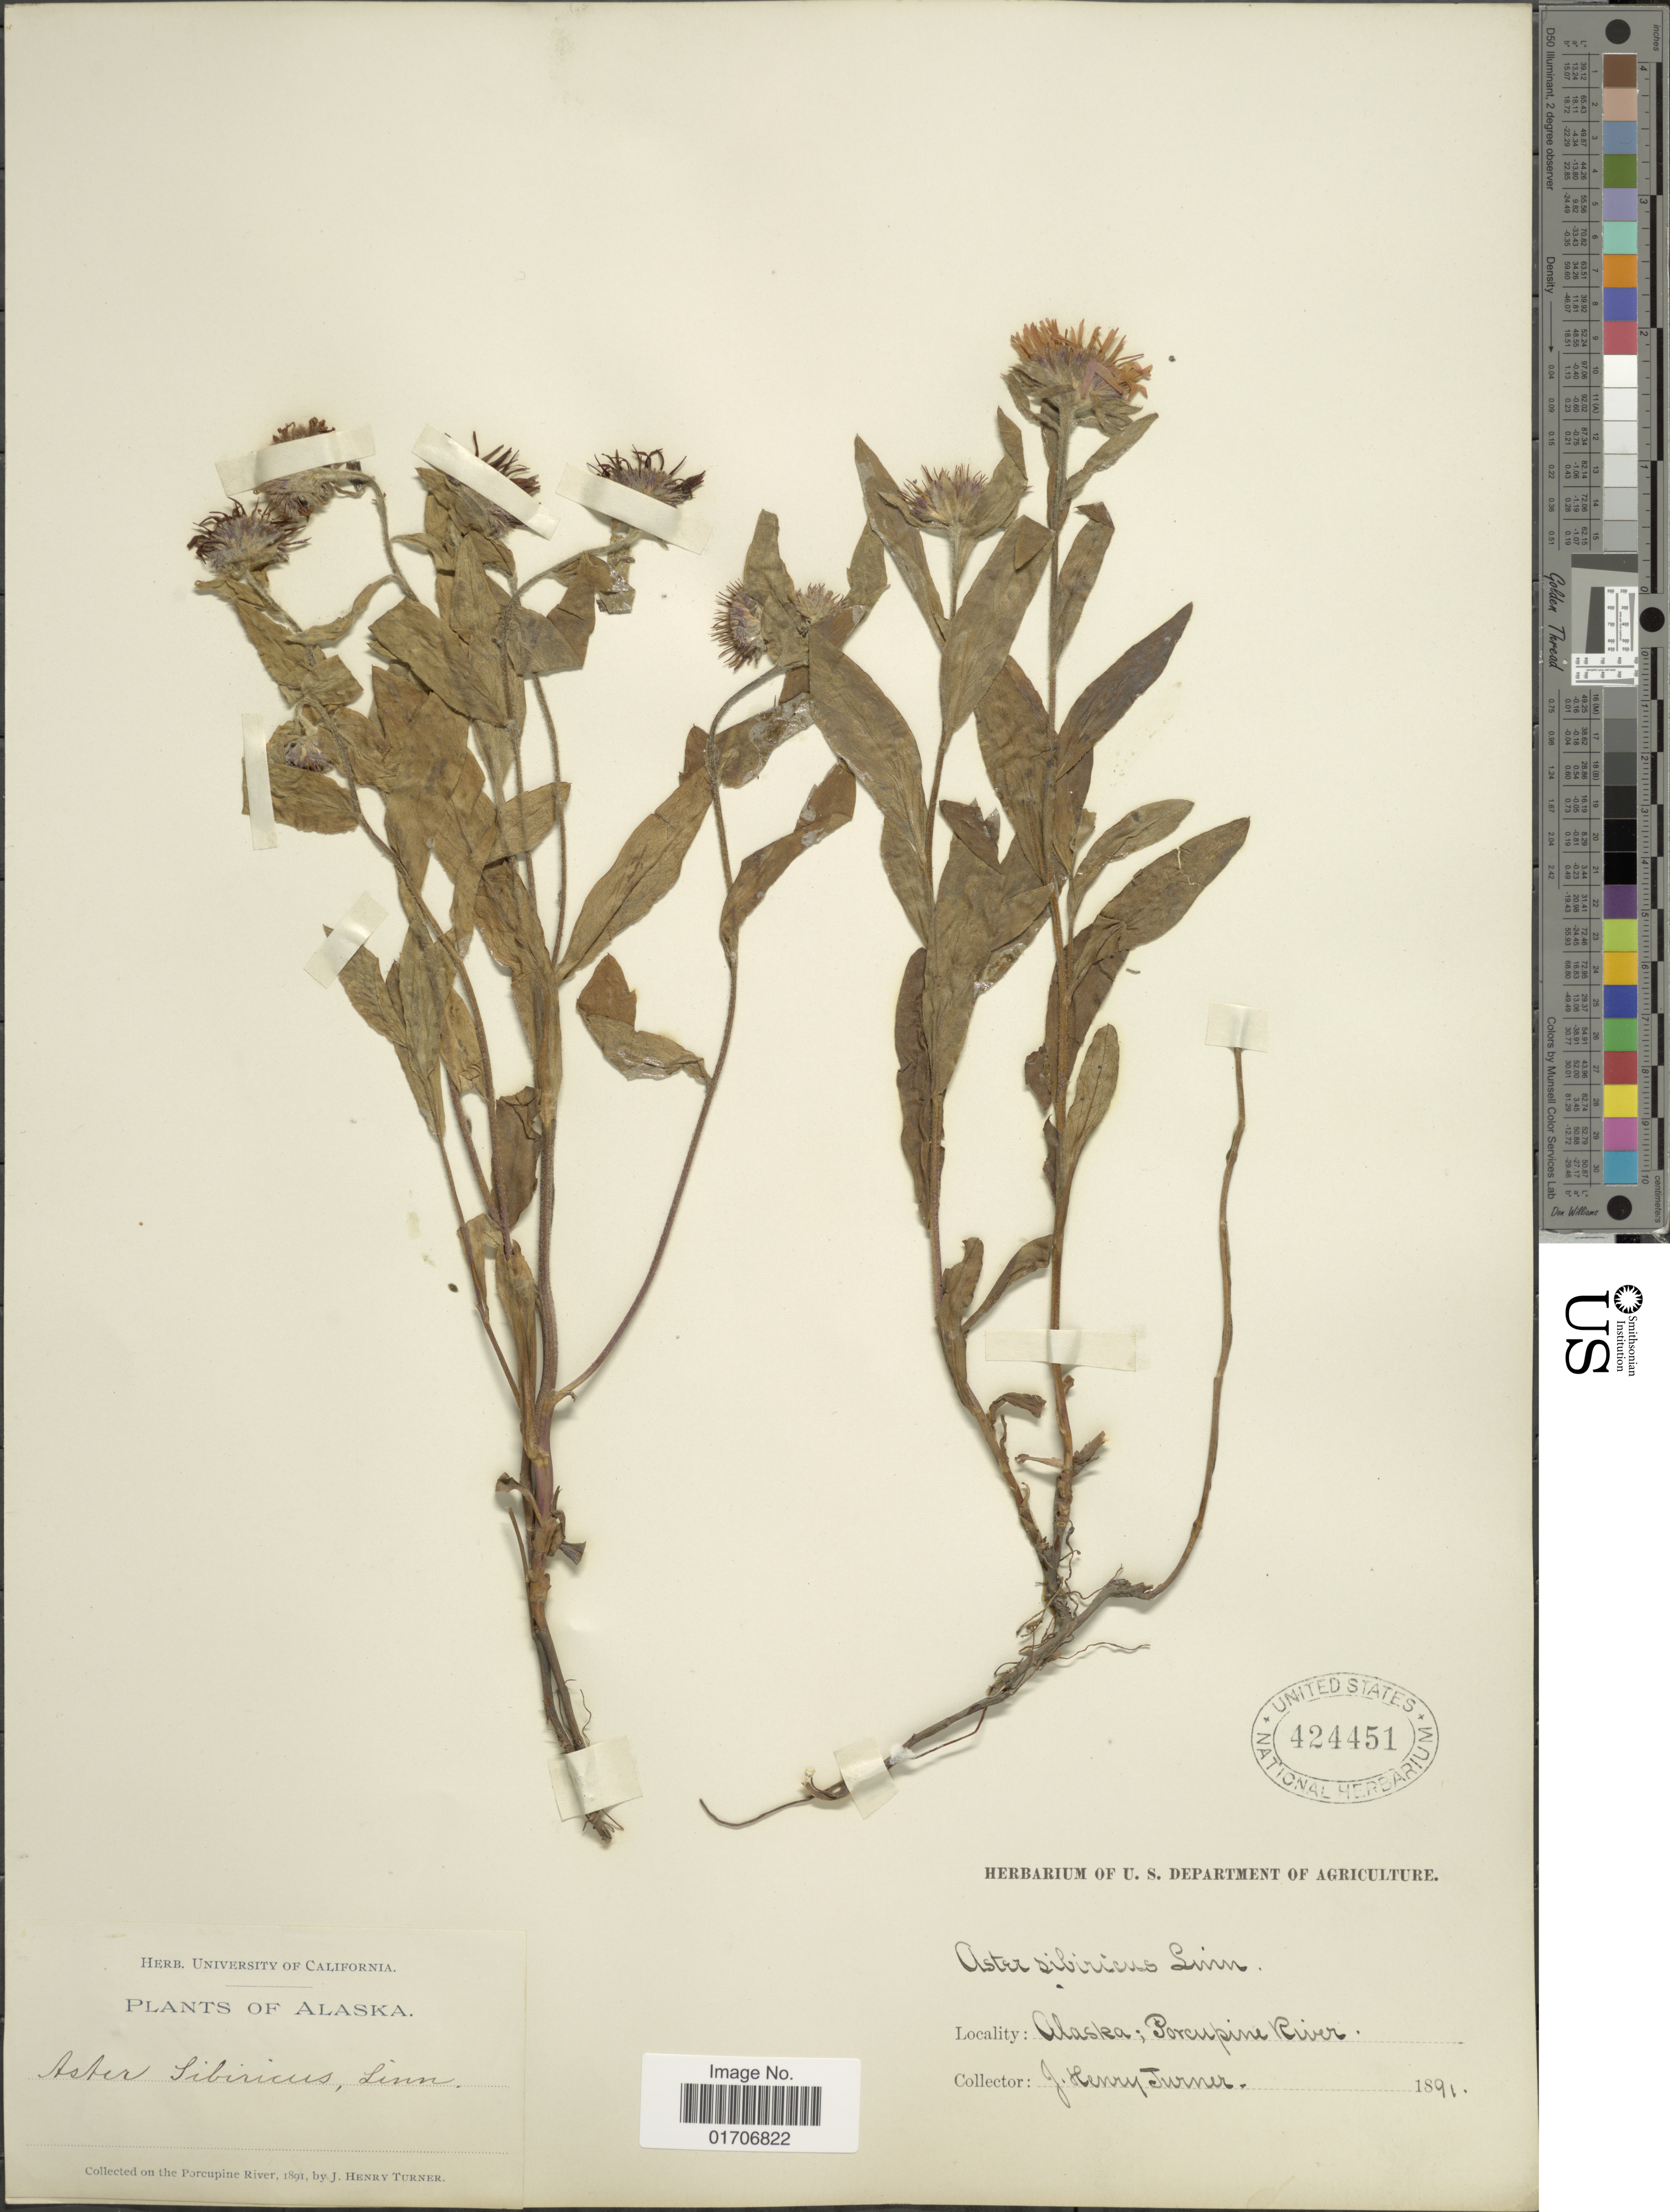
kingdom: Plantae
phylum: Tracheophyta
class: Magnoliopsida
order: Asterales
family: Asteraceae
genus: Eurybia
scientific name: Eurybia sibirica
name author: (L.) G.L. Nesom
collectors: J. H. Turner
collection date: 1891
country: United States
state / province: Alaska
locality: Porcupine River.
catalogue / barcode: US 424451